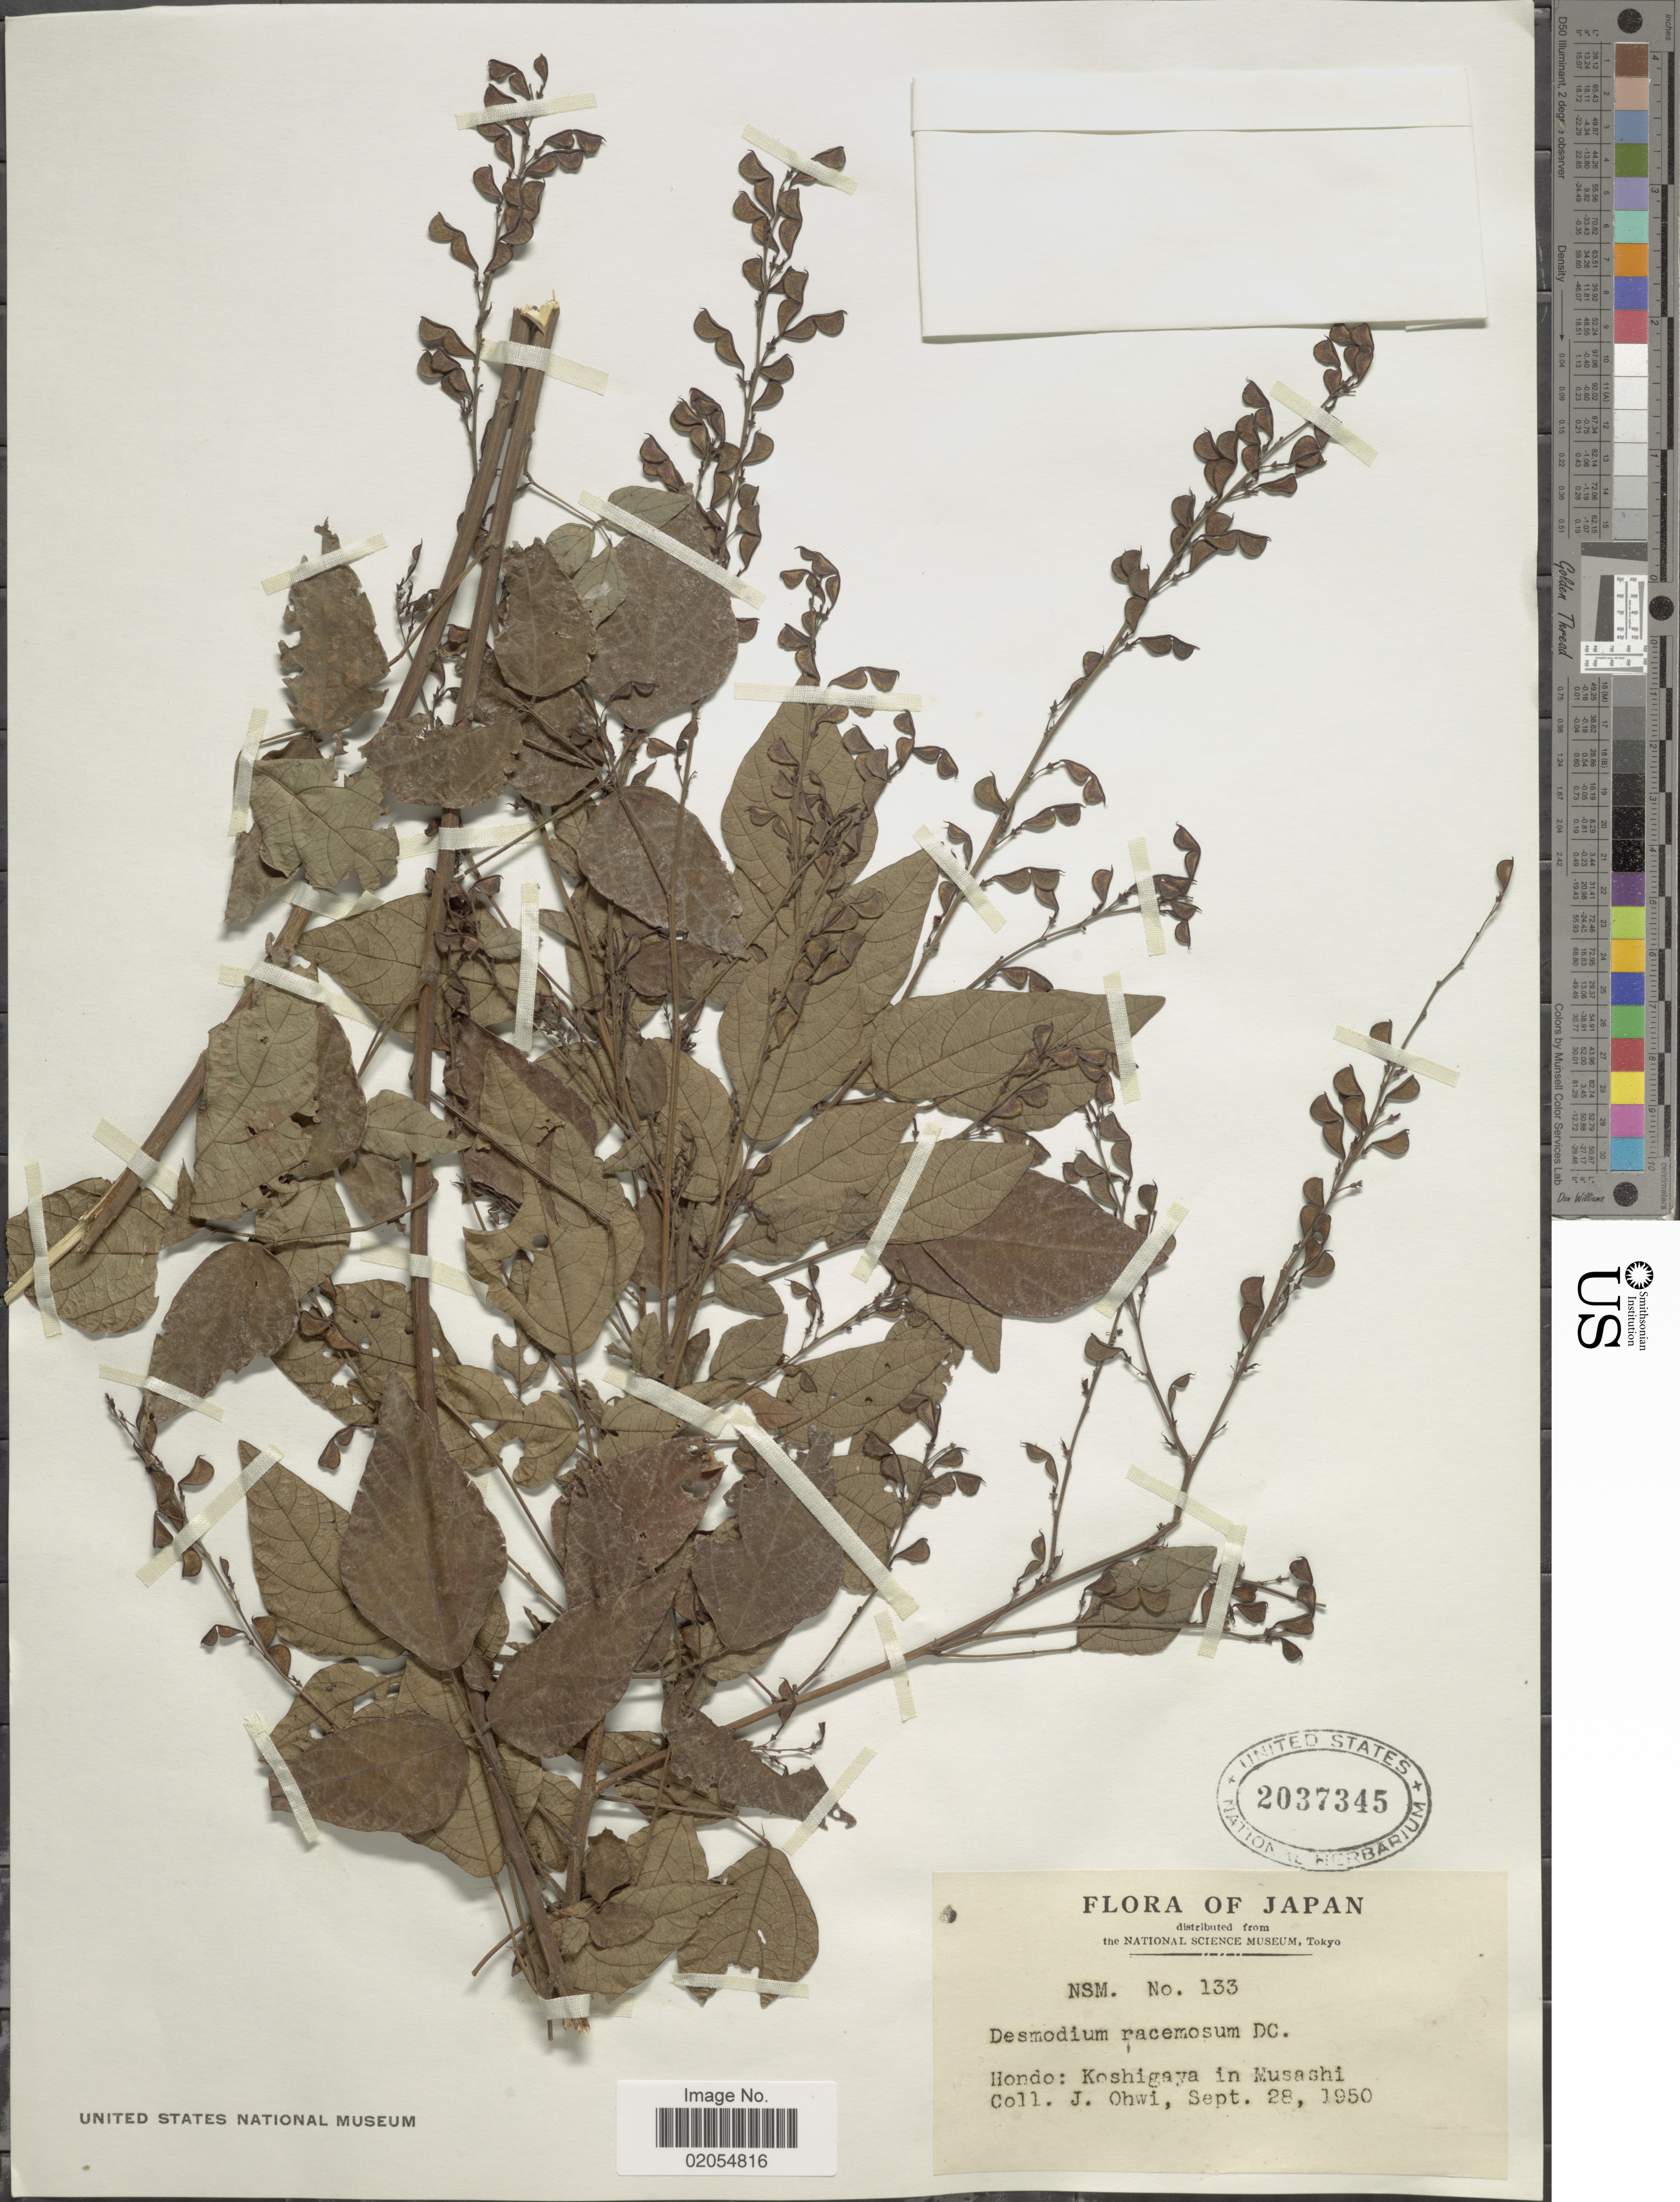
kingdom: Plantae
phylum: Tracheophyta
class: Magnoliopsida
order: Fabales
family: Fabaceae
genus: Hylodesmum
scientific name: Hylodesmum podocarpum subsp. oxyphyllum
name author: (DC.) H. Ohashi & R.R. Mill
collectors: J. Ohwi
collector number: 133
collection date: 1950-09-28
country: Japan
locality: Hondo: Koshigaya in Musashi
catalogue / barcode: US 2037345